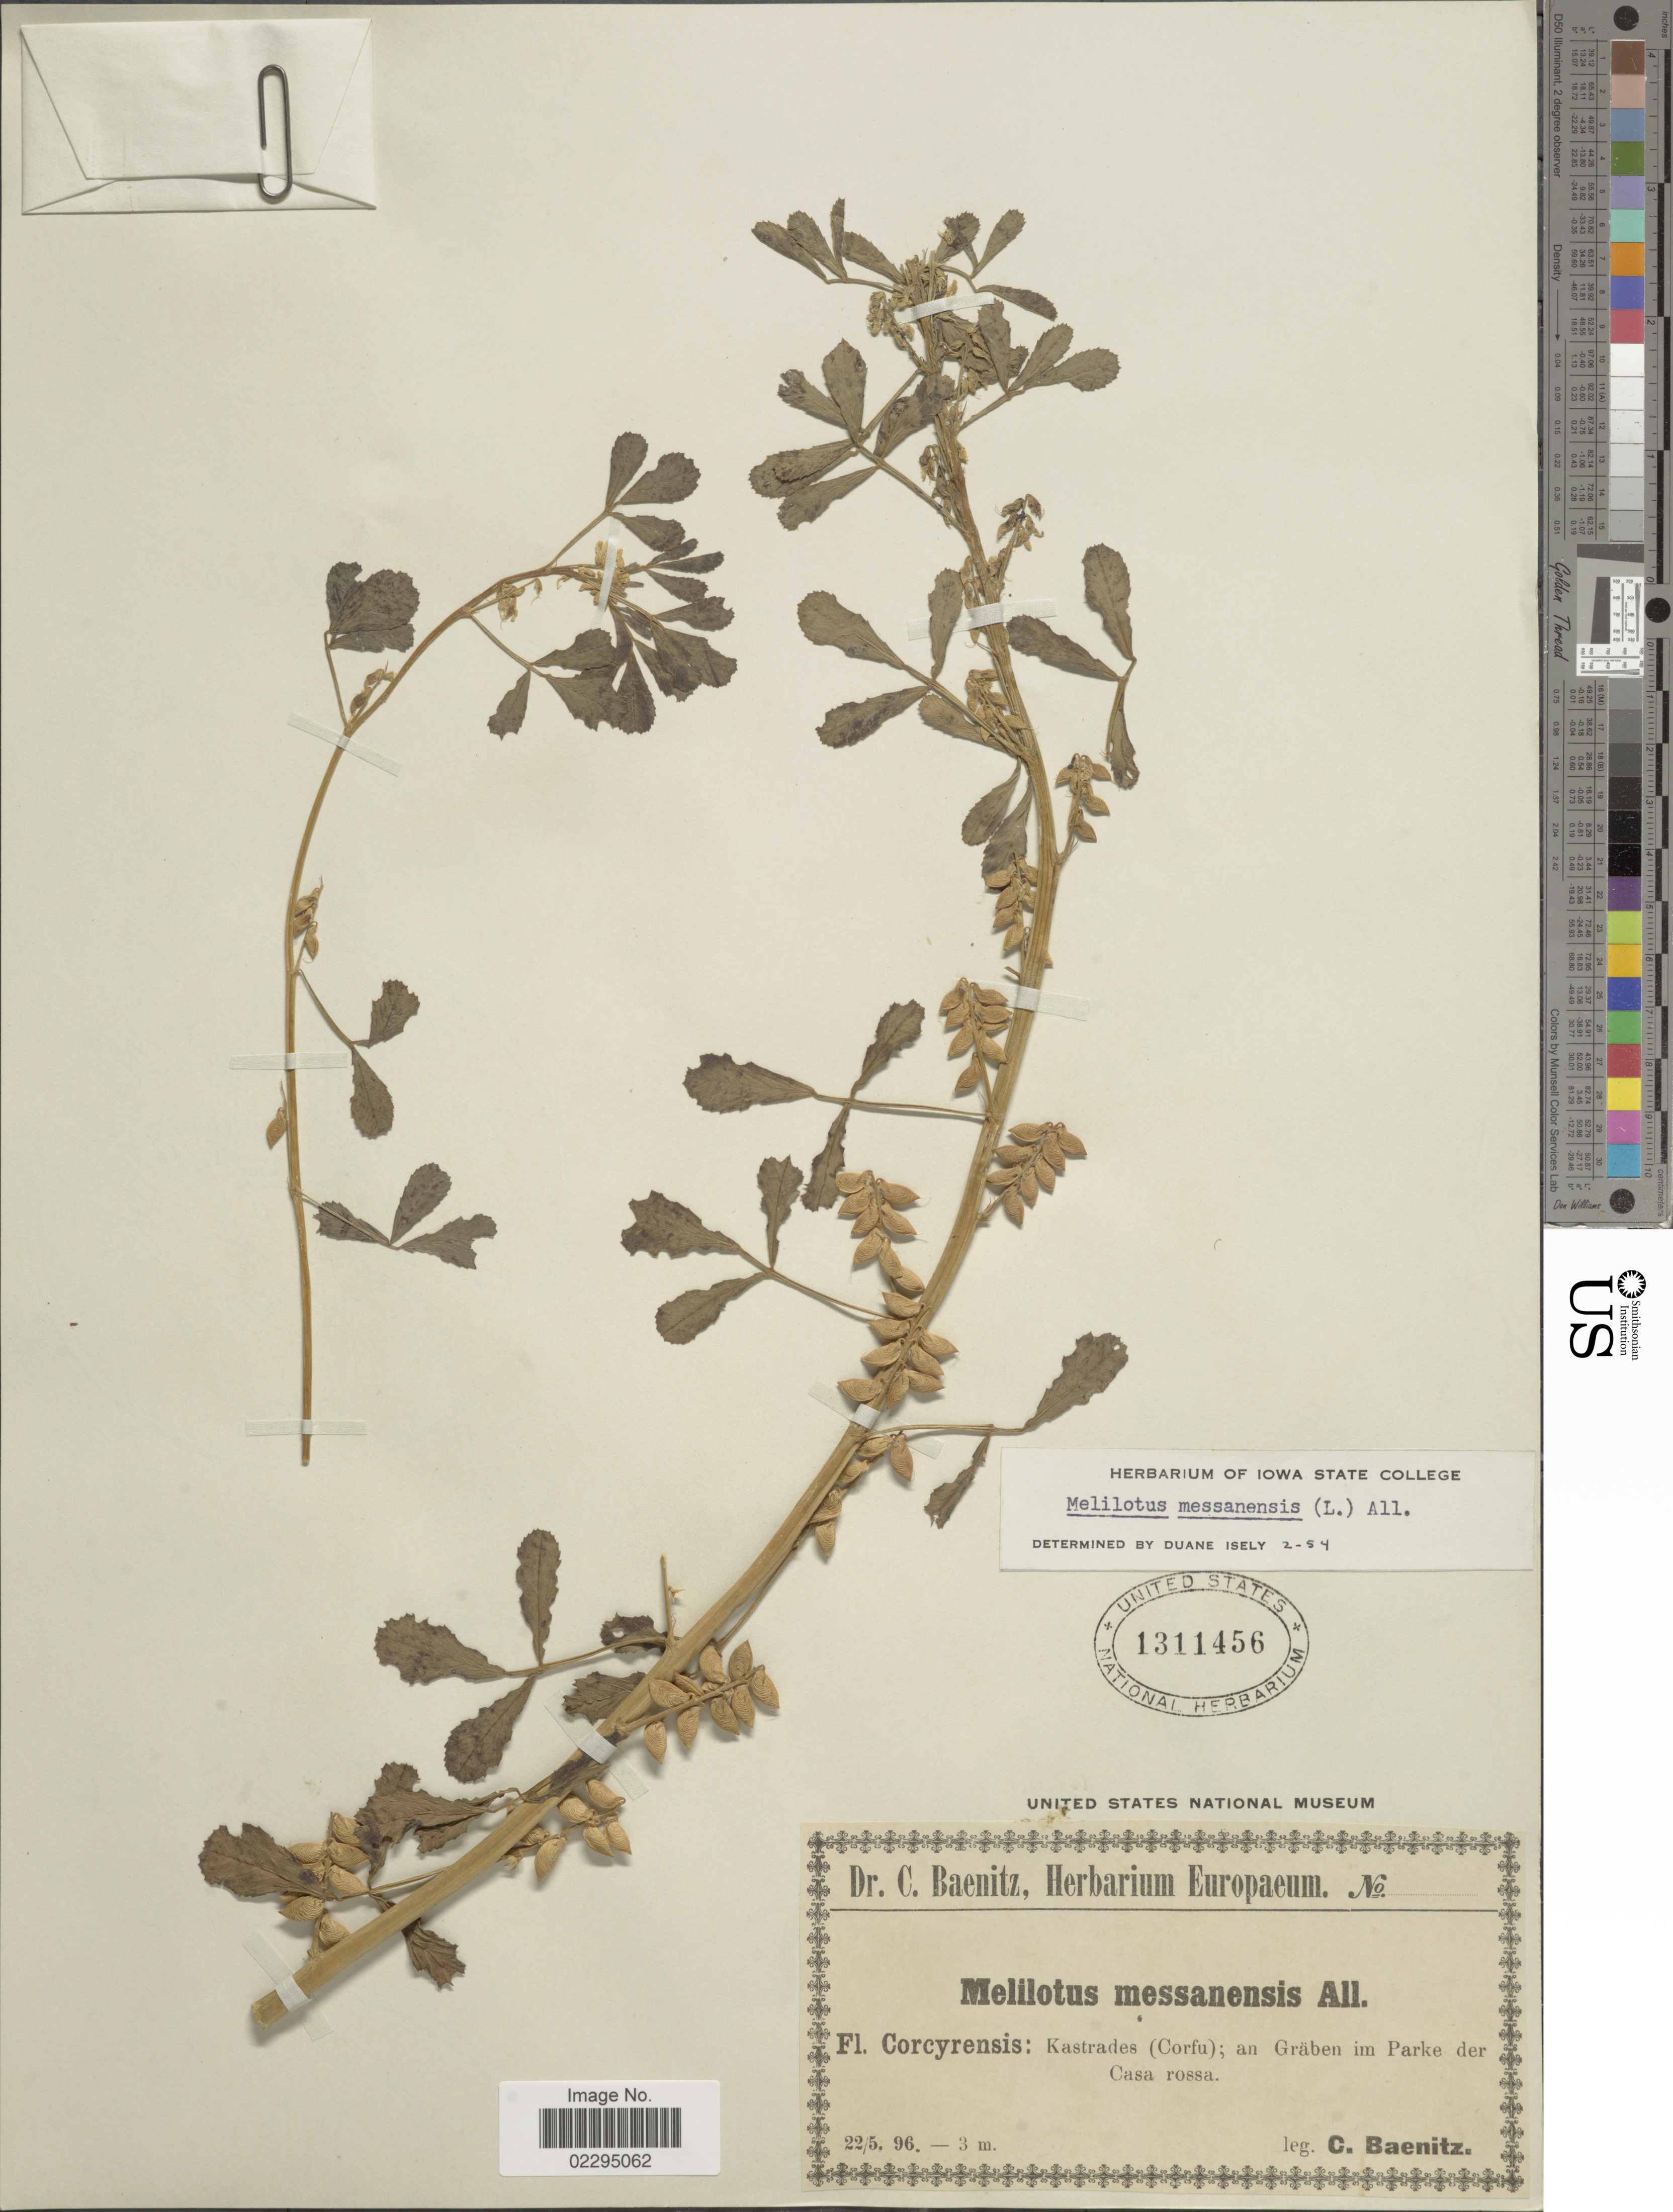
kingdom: Plantae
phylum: Tracheophyta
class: Magnoliopsida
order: Fabales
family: Fabaceae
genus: Melilotus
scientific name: Melilotus messanensis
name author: All.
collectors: C. G. Baenitz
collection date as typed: Transcribed d/m/y: 22/5/96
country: Greece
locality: Corcyrensis: Kastrades (Corfu); an Graben im Parke der Casa Rossa.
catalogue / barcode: US 1311456